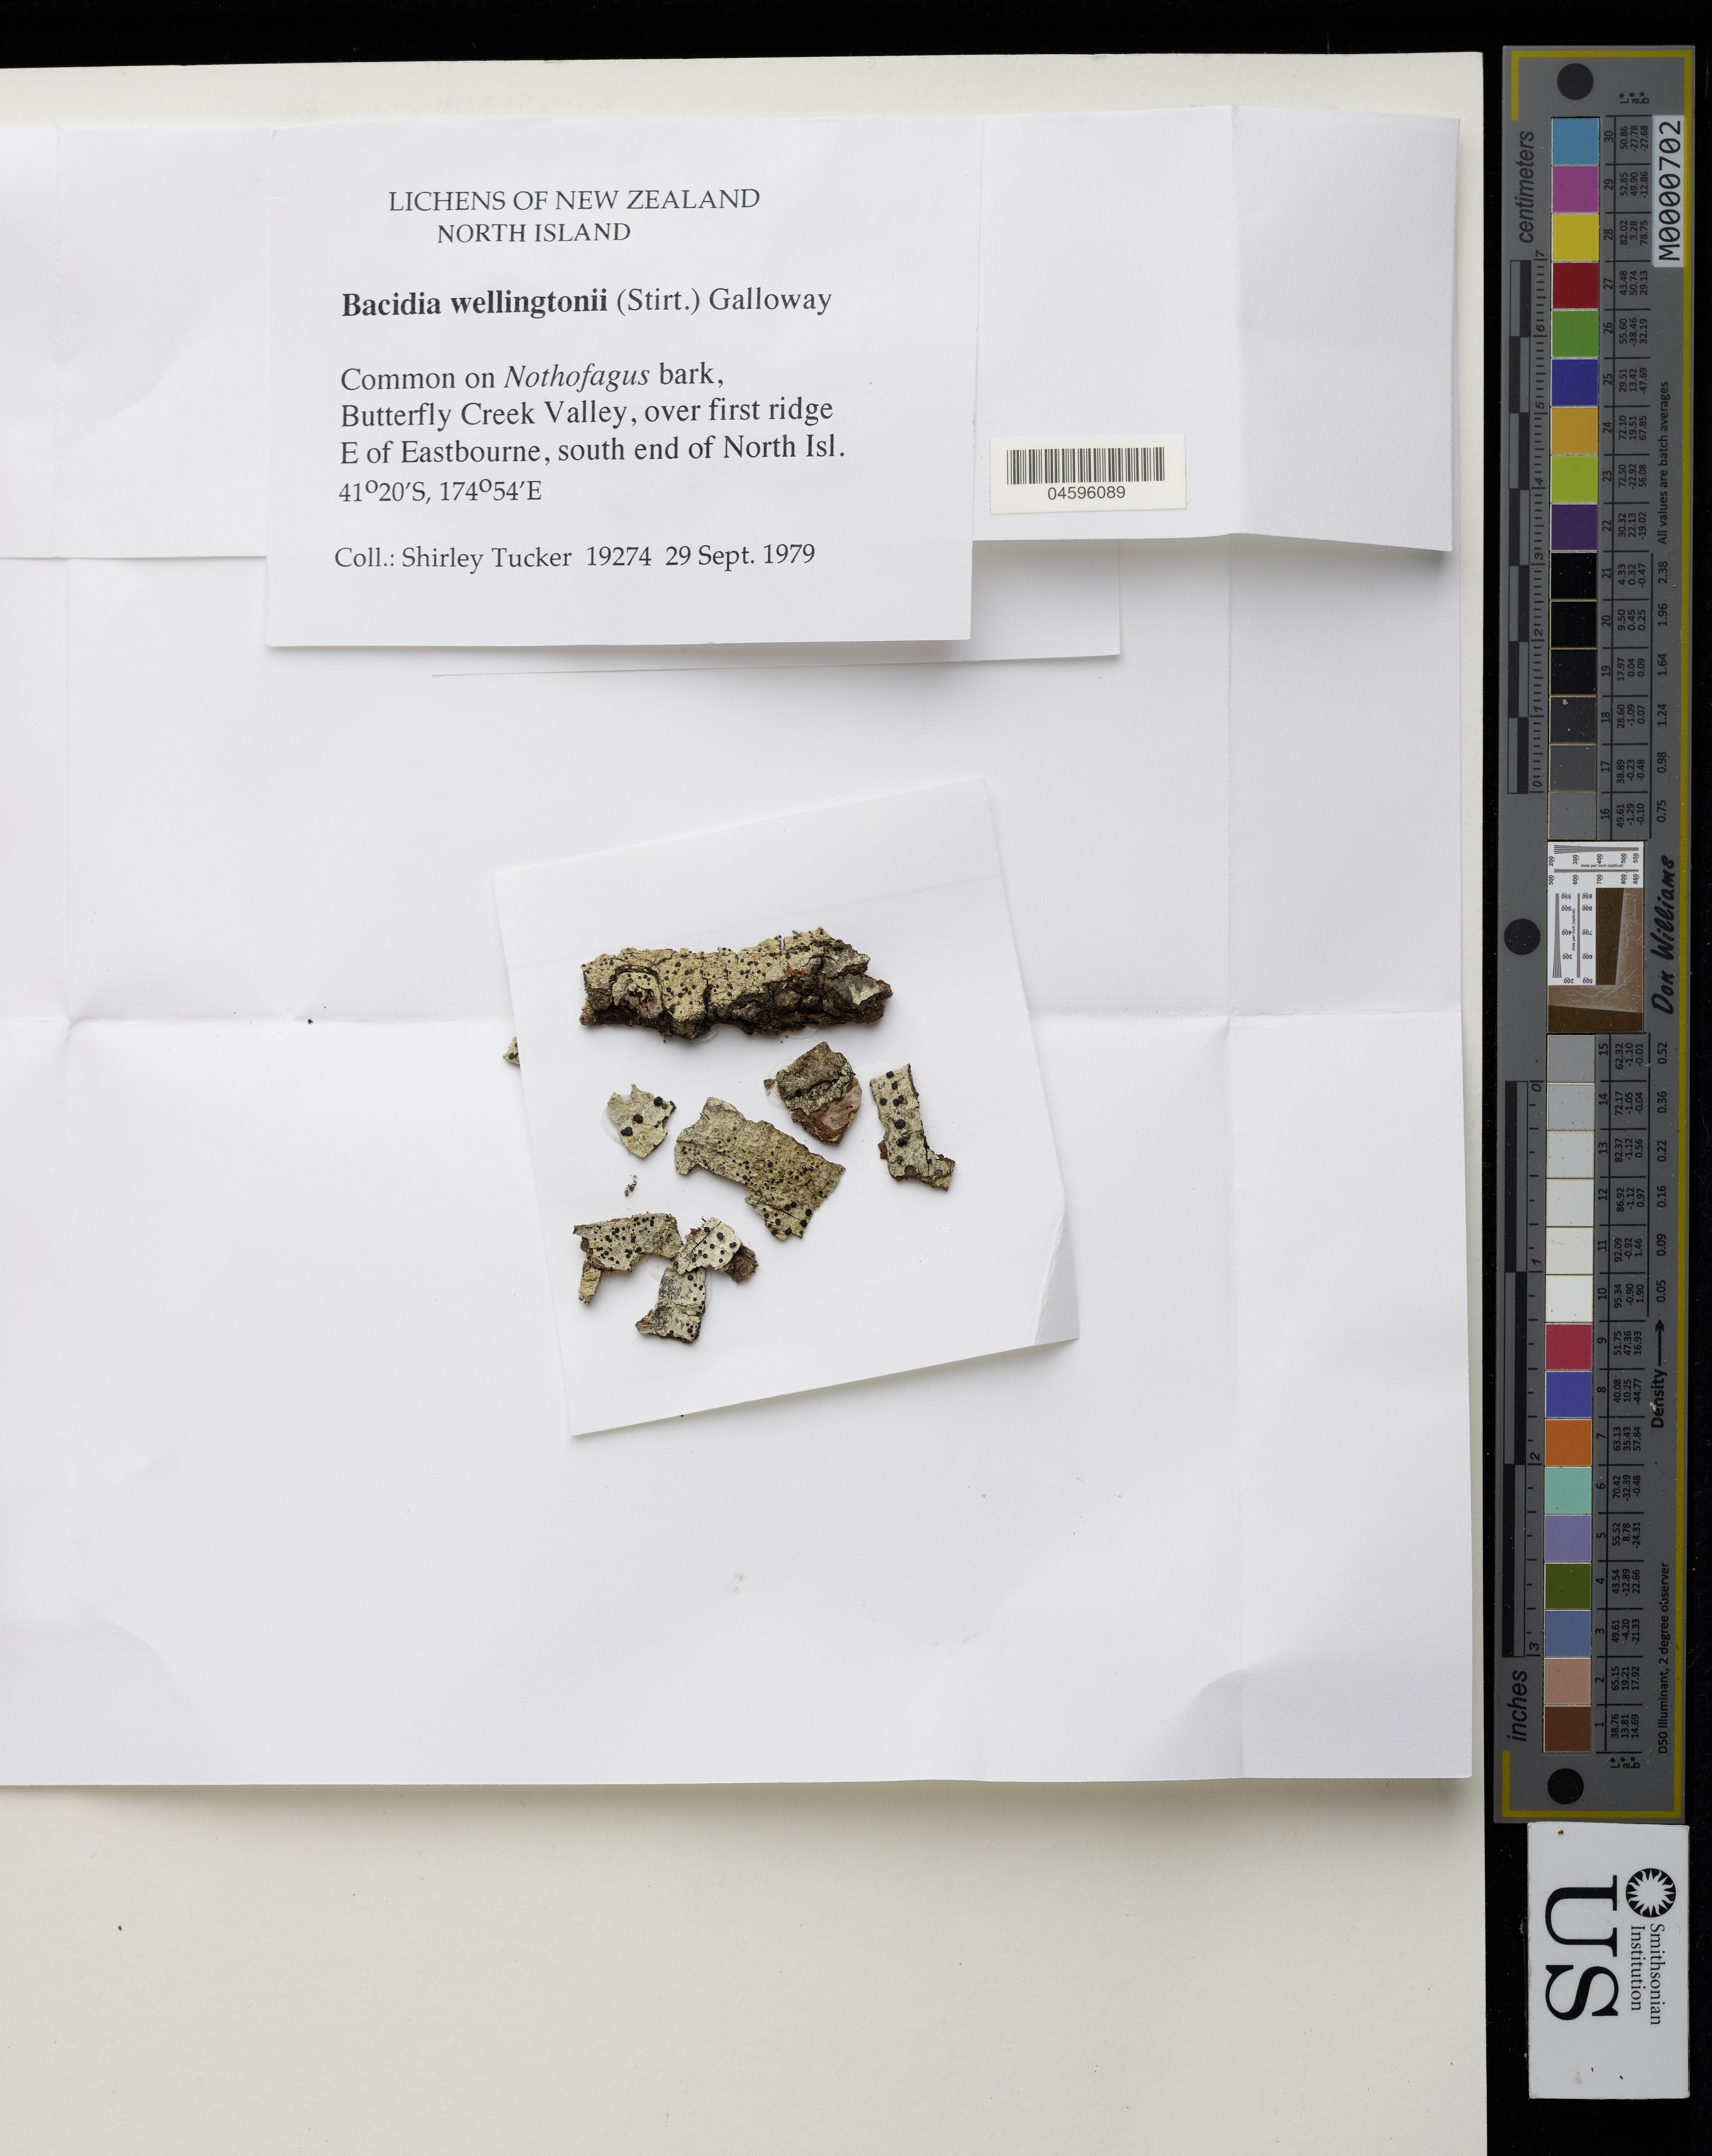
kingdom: Fungi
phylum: Ascomycota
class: Lecanoromycetes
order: Lecanorales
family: Ramalinaceae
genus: Bacidia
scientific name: Bacidia wellingtonii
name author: (Stirt.) Galloway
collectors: S. Tucker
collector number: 19274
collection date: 1979-09-29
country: New Zealand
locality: North Island. Butterfly Creek Valley, over first ridge E of Eastbourne, south end of North Isl.